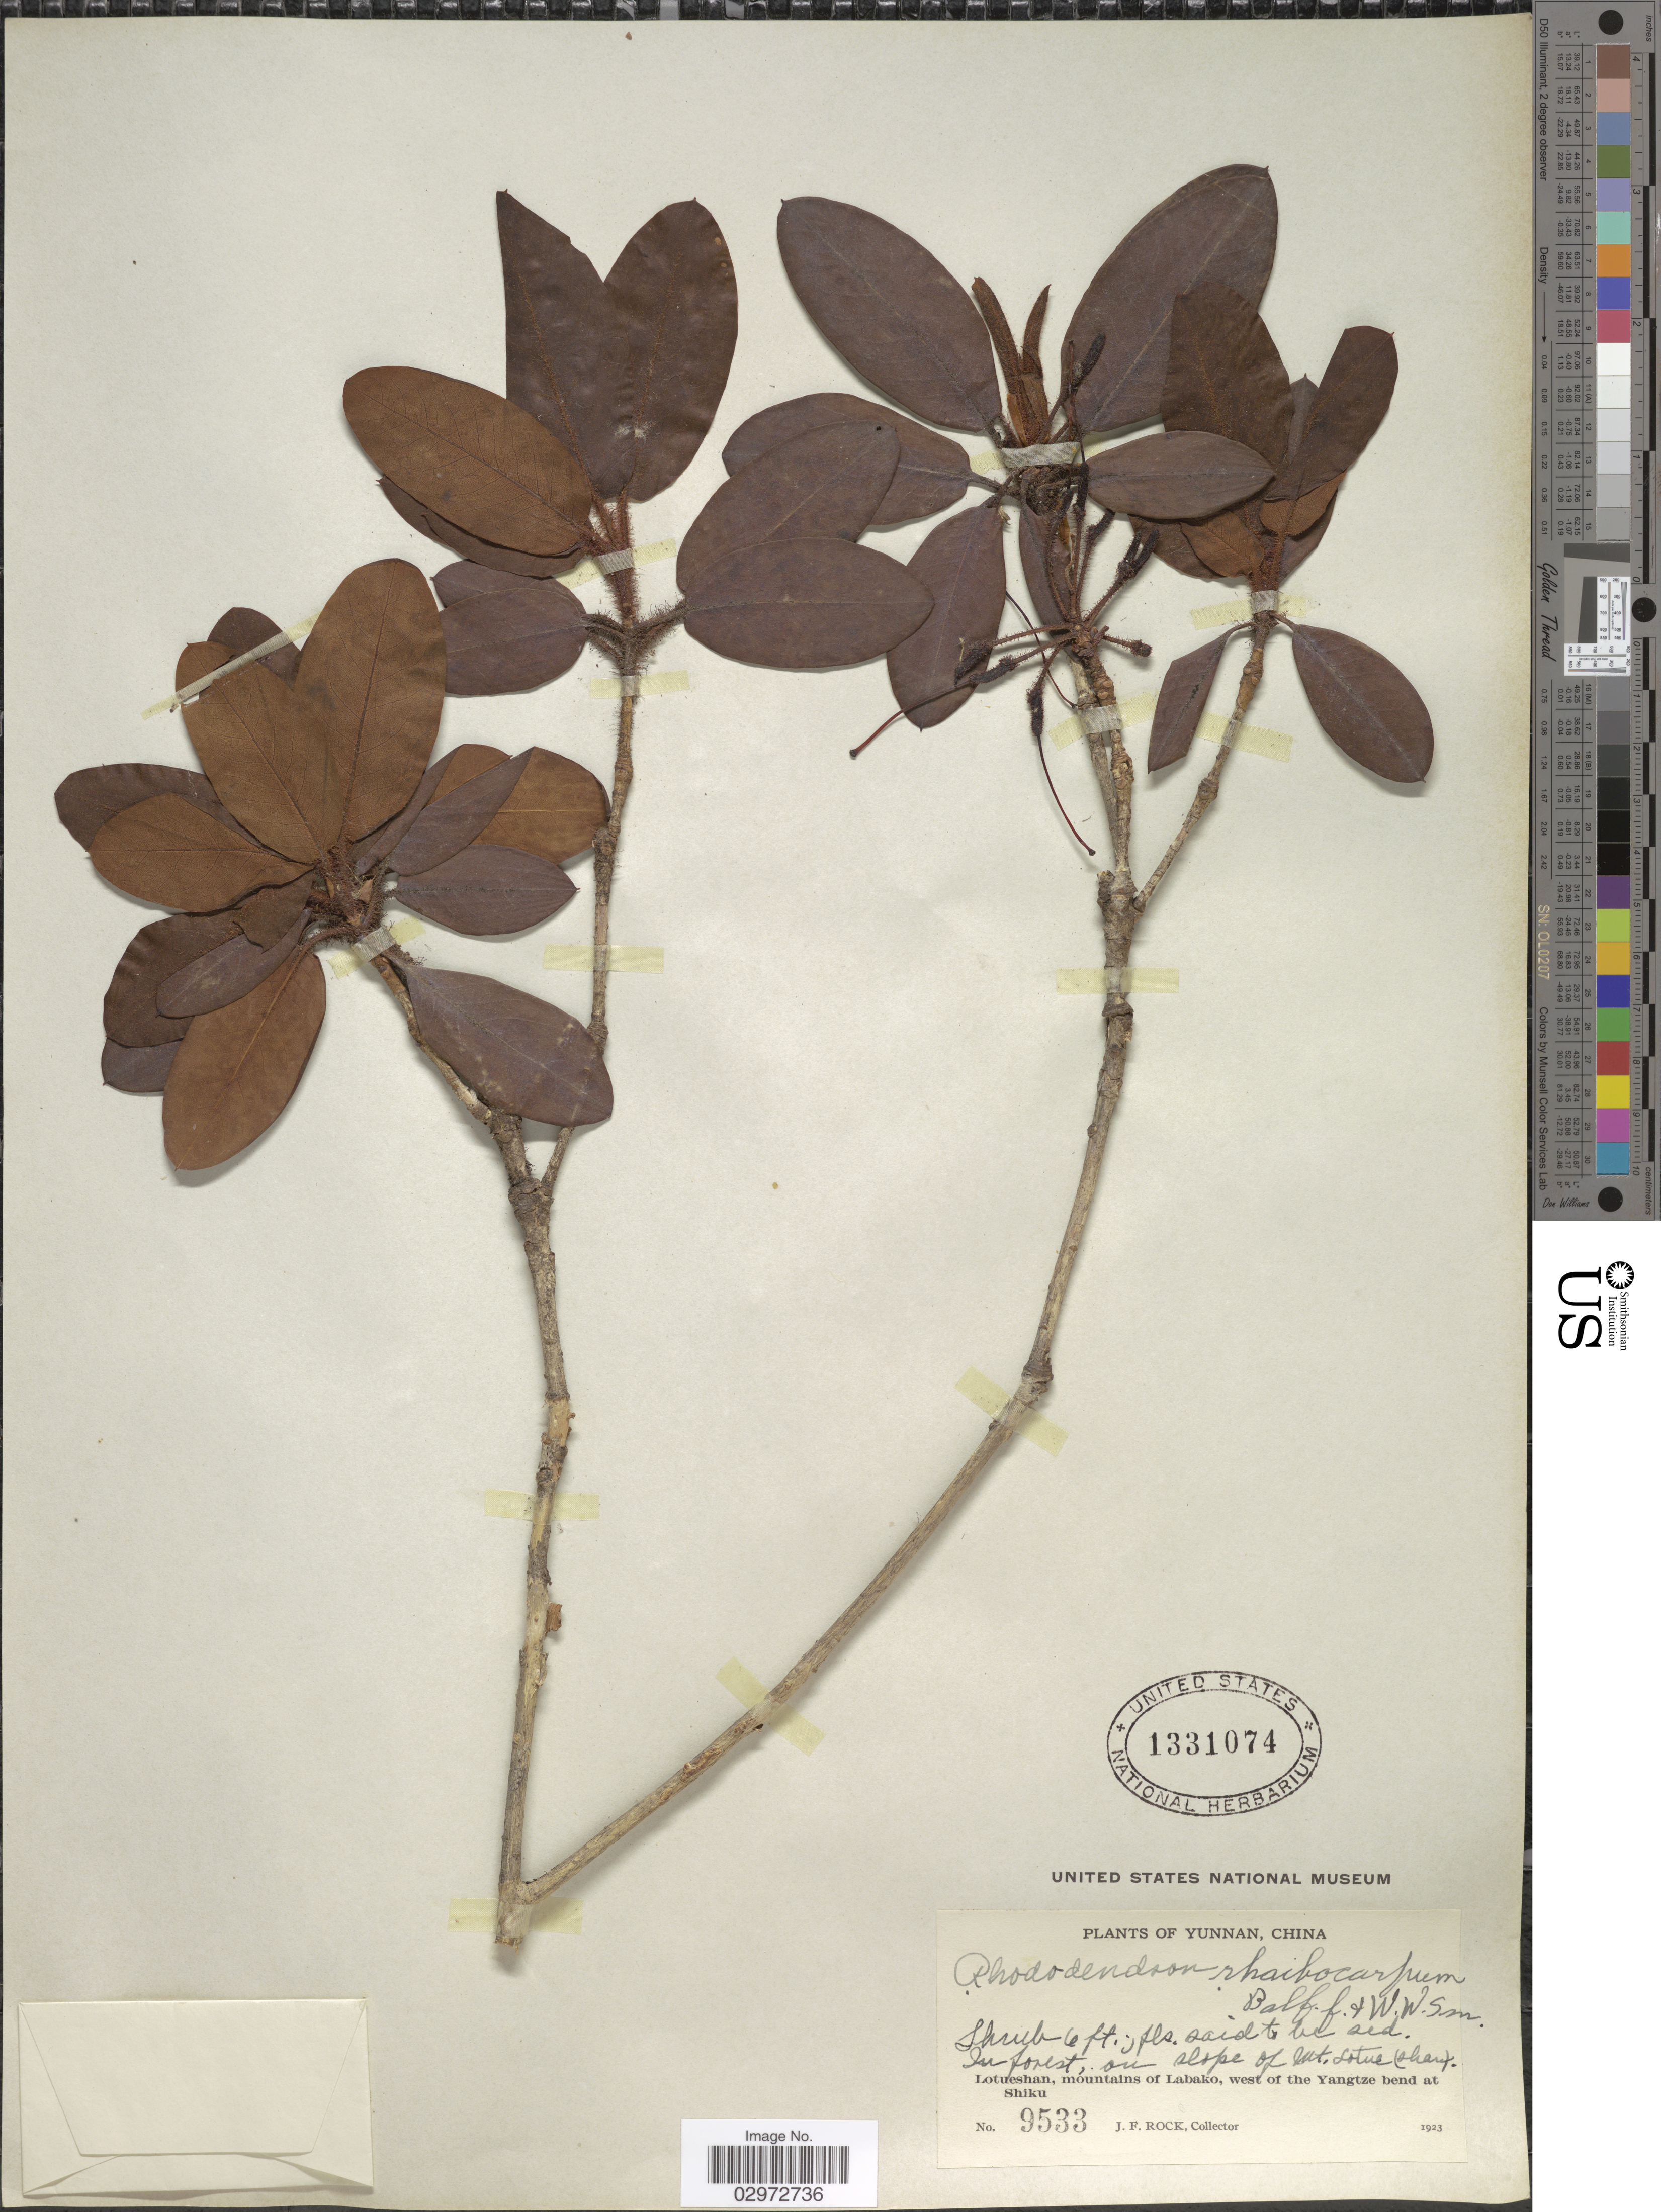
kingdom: Plantae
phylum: Tracheophyta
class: Magnoliopsida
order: Ericales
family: Ericaceae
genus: Rhododendron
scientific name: Rhododendron rhaibocarpum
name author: Balf. f. & W.W. Sm.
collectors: J. Rock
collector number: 9533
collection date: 1923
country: China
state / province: Yunnan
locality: On slope of Mt. Lotue(shan). Lotueshan, mountains of Labako, west of the Yangtze bend at Shiku.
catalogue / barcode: US 1331074